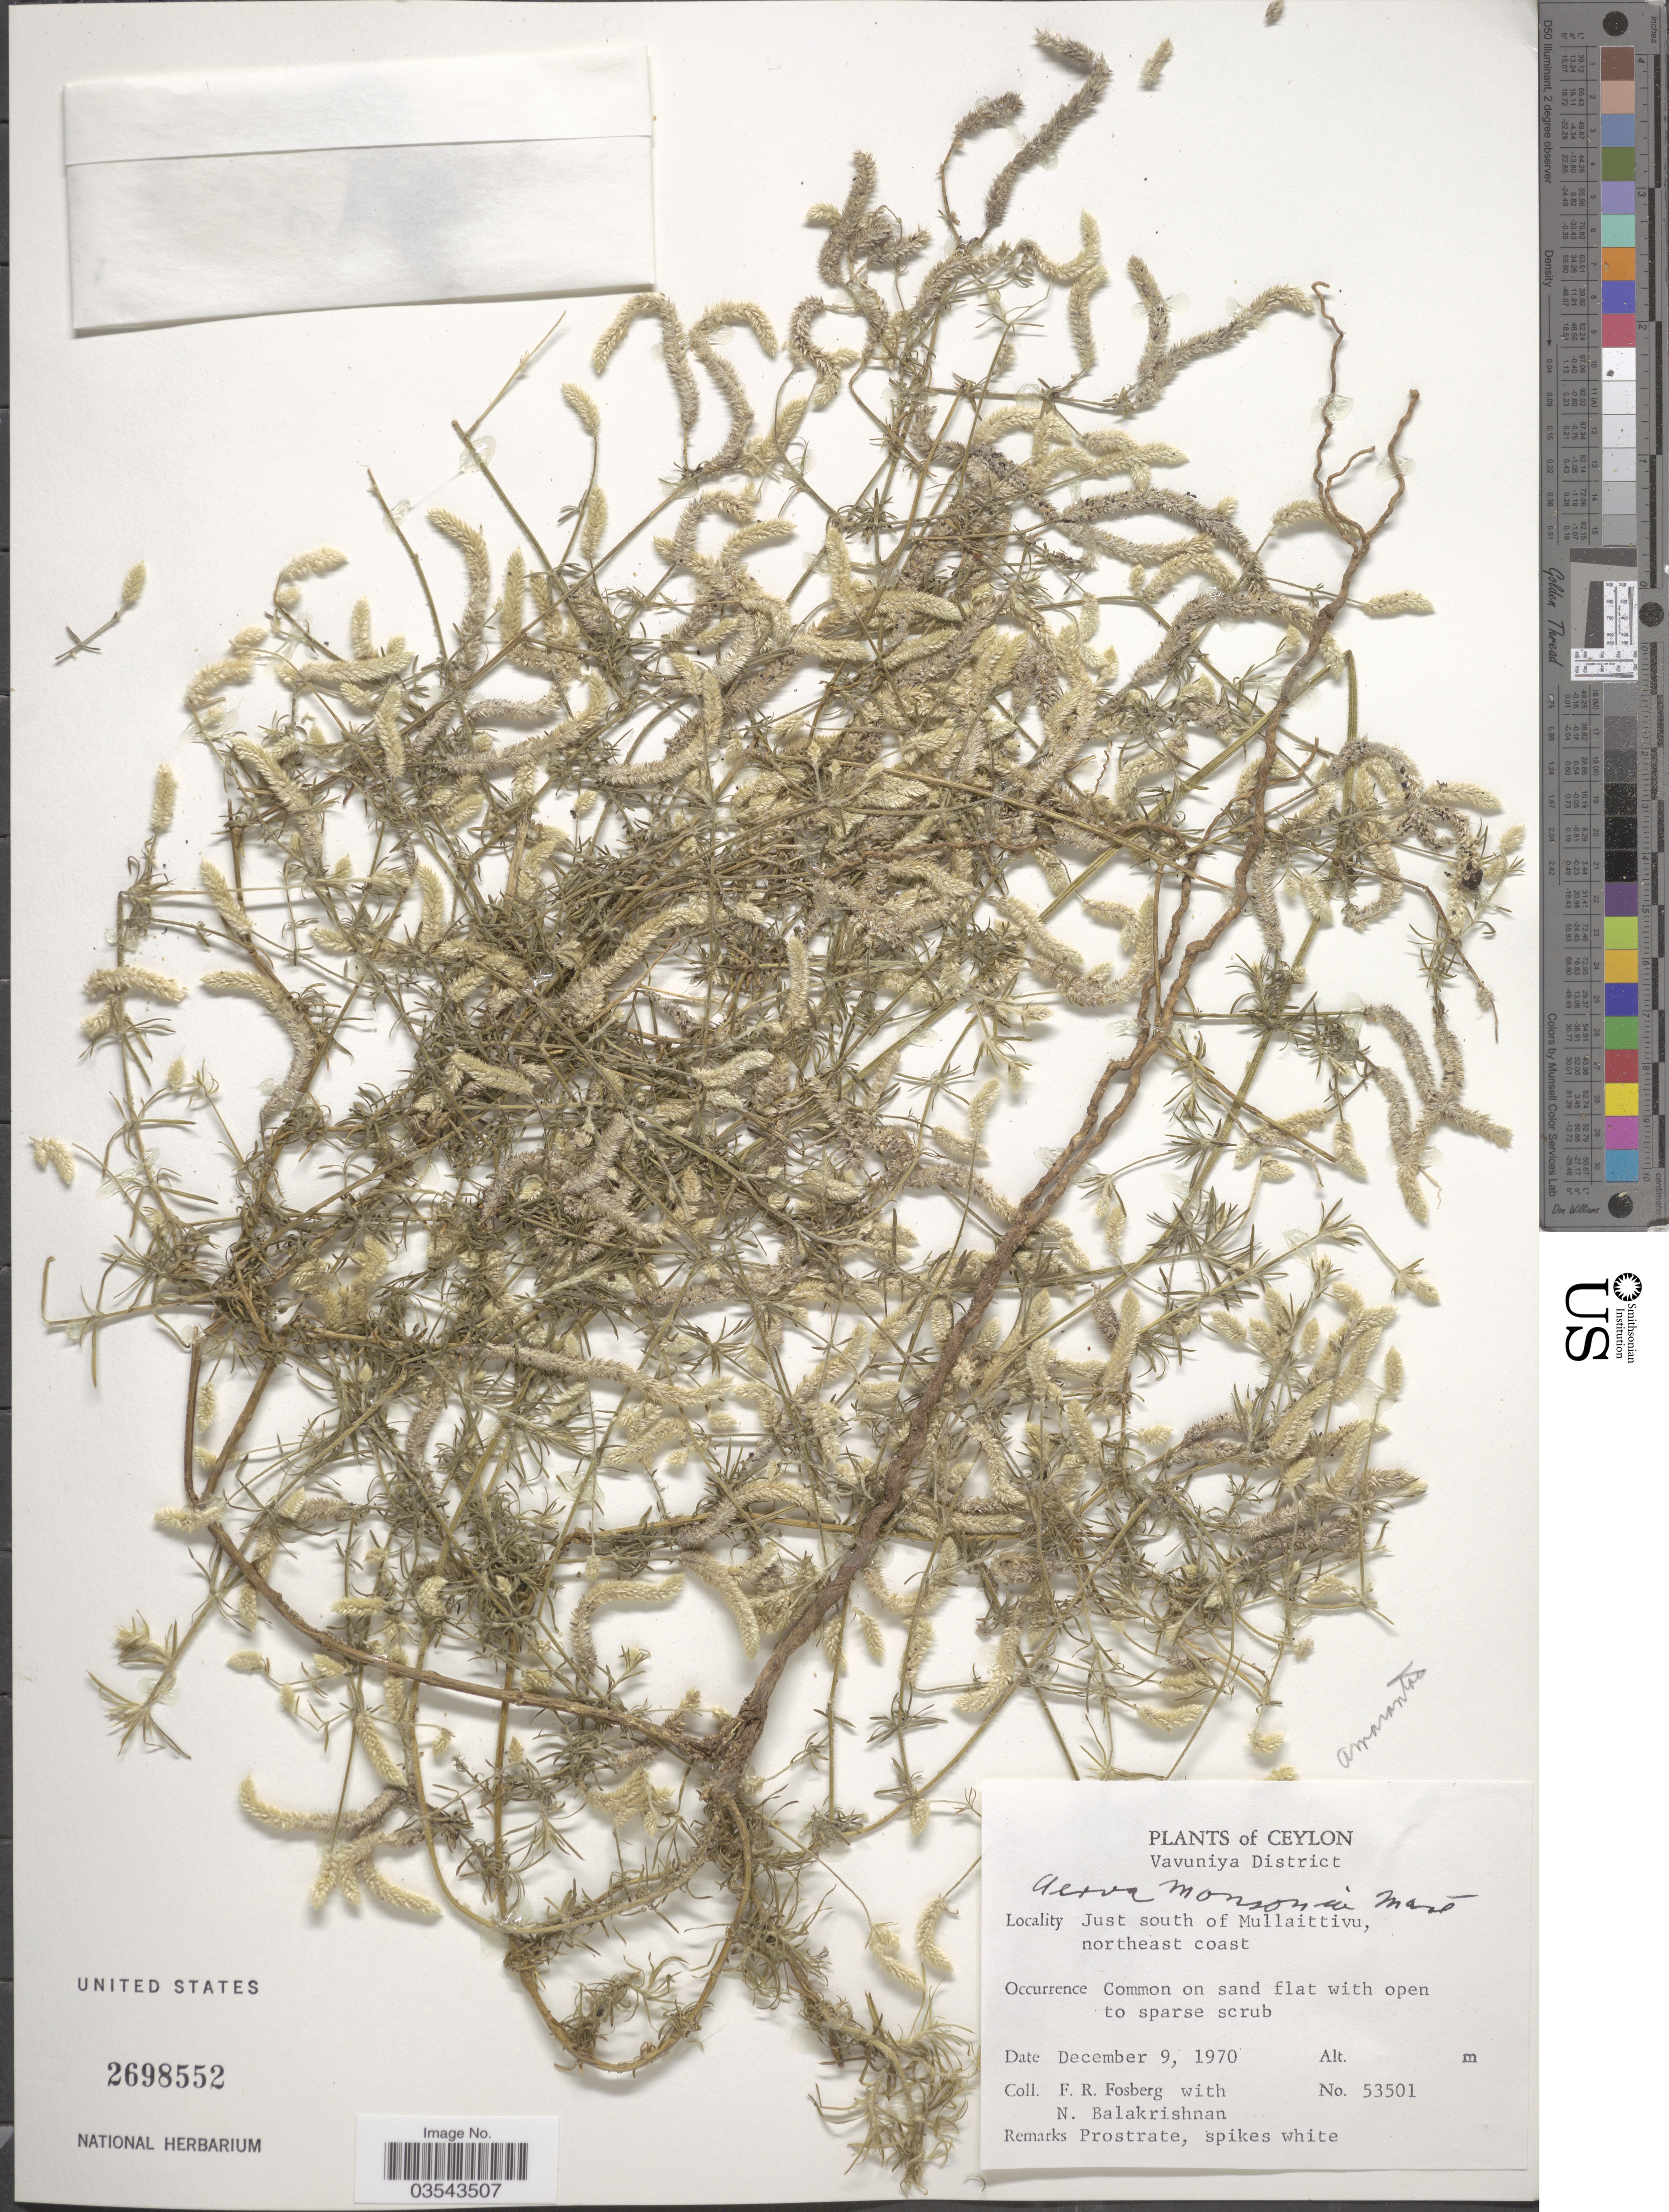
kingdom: Plantae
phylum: Tracheophyta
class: Magnoliopsida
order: Caryophyllales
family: Amaranthaceae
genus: Aerva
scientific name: Aerva monsoniae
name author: (L.) Mart.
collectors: F. R. Fosberg & N. Balakrishnan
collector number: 53501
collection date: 1970-12-09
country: Sri Lanka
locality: Ceylon. Vavuniya District. Just south of Mullaittivu, northeast coast.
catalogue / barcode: US 2698552